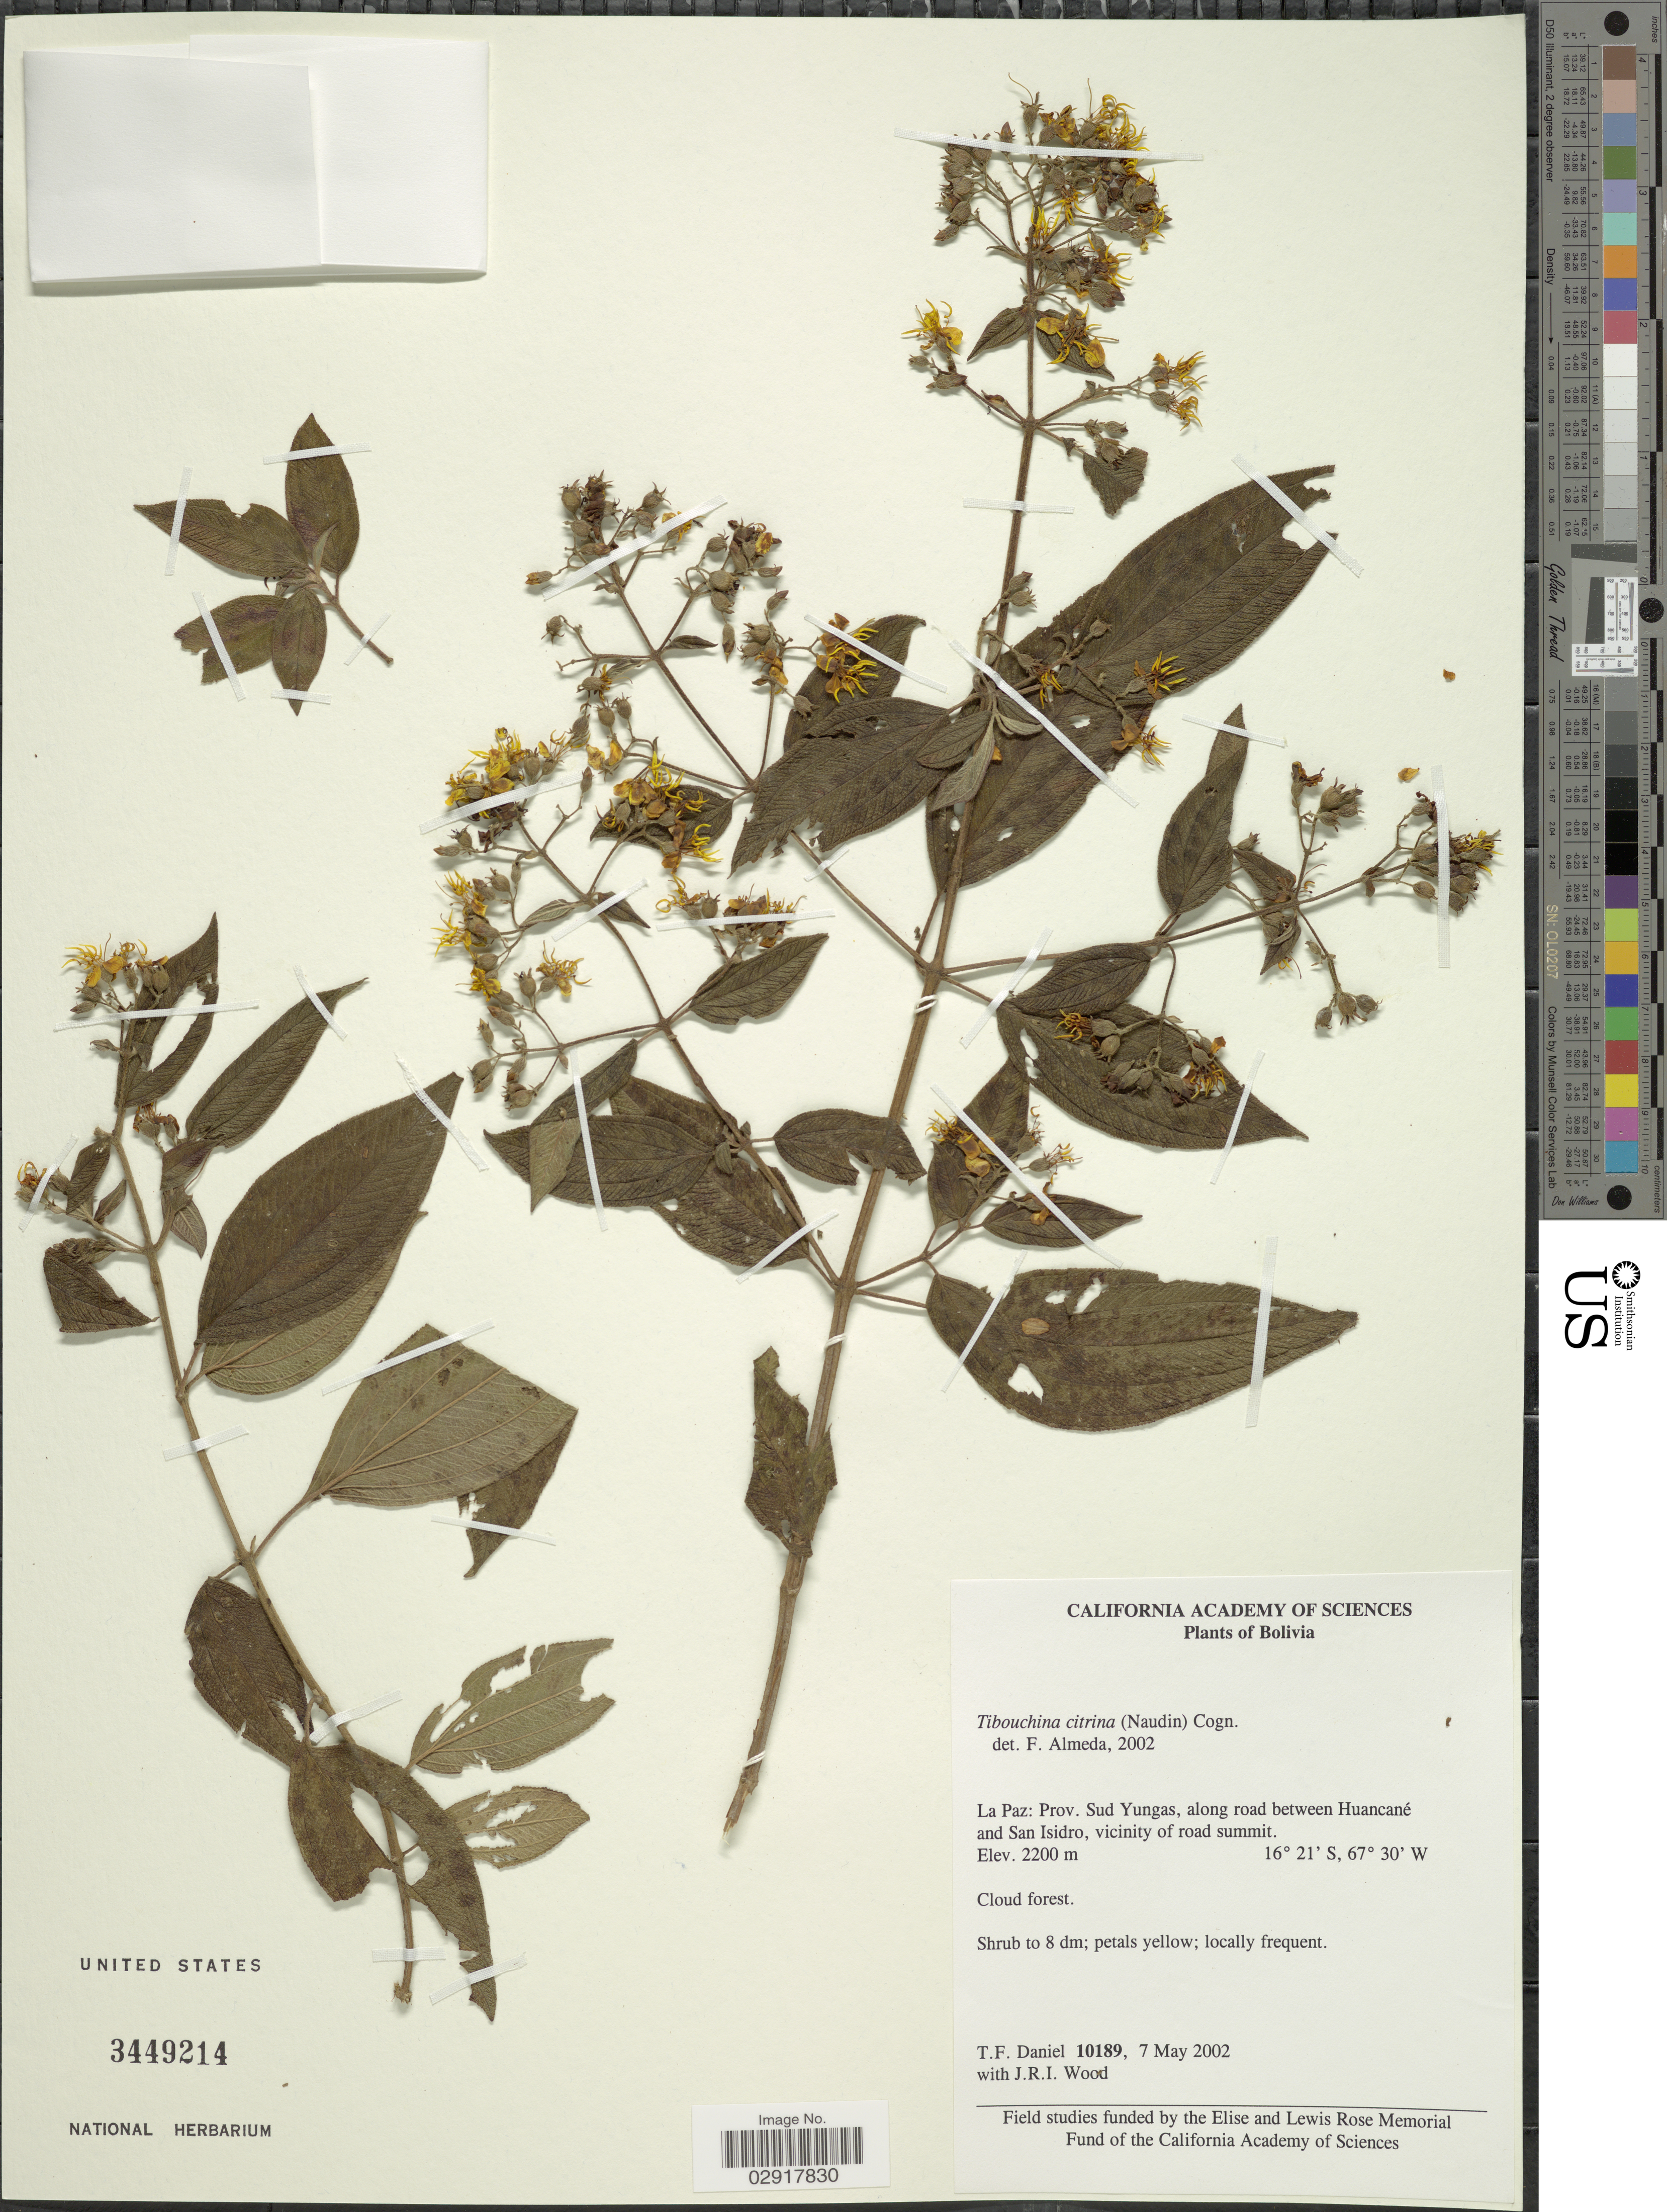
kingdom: Plantae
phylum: Tracheophyta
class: Magnoliopsida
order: Myrtales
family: Melastomataceae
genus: Chaetogastra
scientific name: Chaetogastra citrina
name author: (Naudin) P.J.F. Guim. & Michelang.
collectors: T. F. Daniel & J. R. I. Wood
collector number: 10189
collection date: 2002-05-07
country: Bolivia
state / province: La Paz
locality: Prov. Sud Yungas, along road between Huancané and San Isidro, vicinity of road summit.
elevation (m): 2200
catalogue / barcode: US 3449214